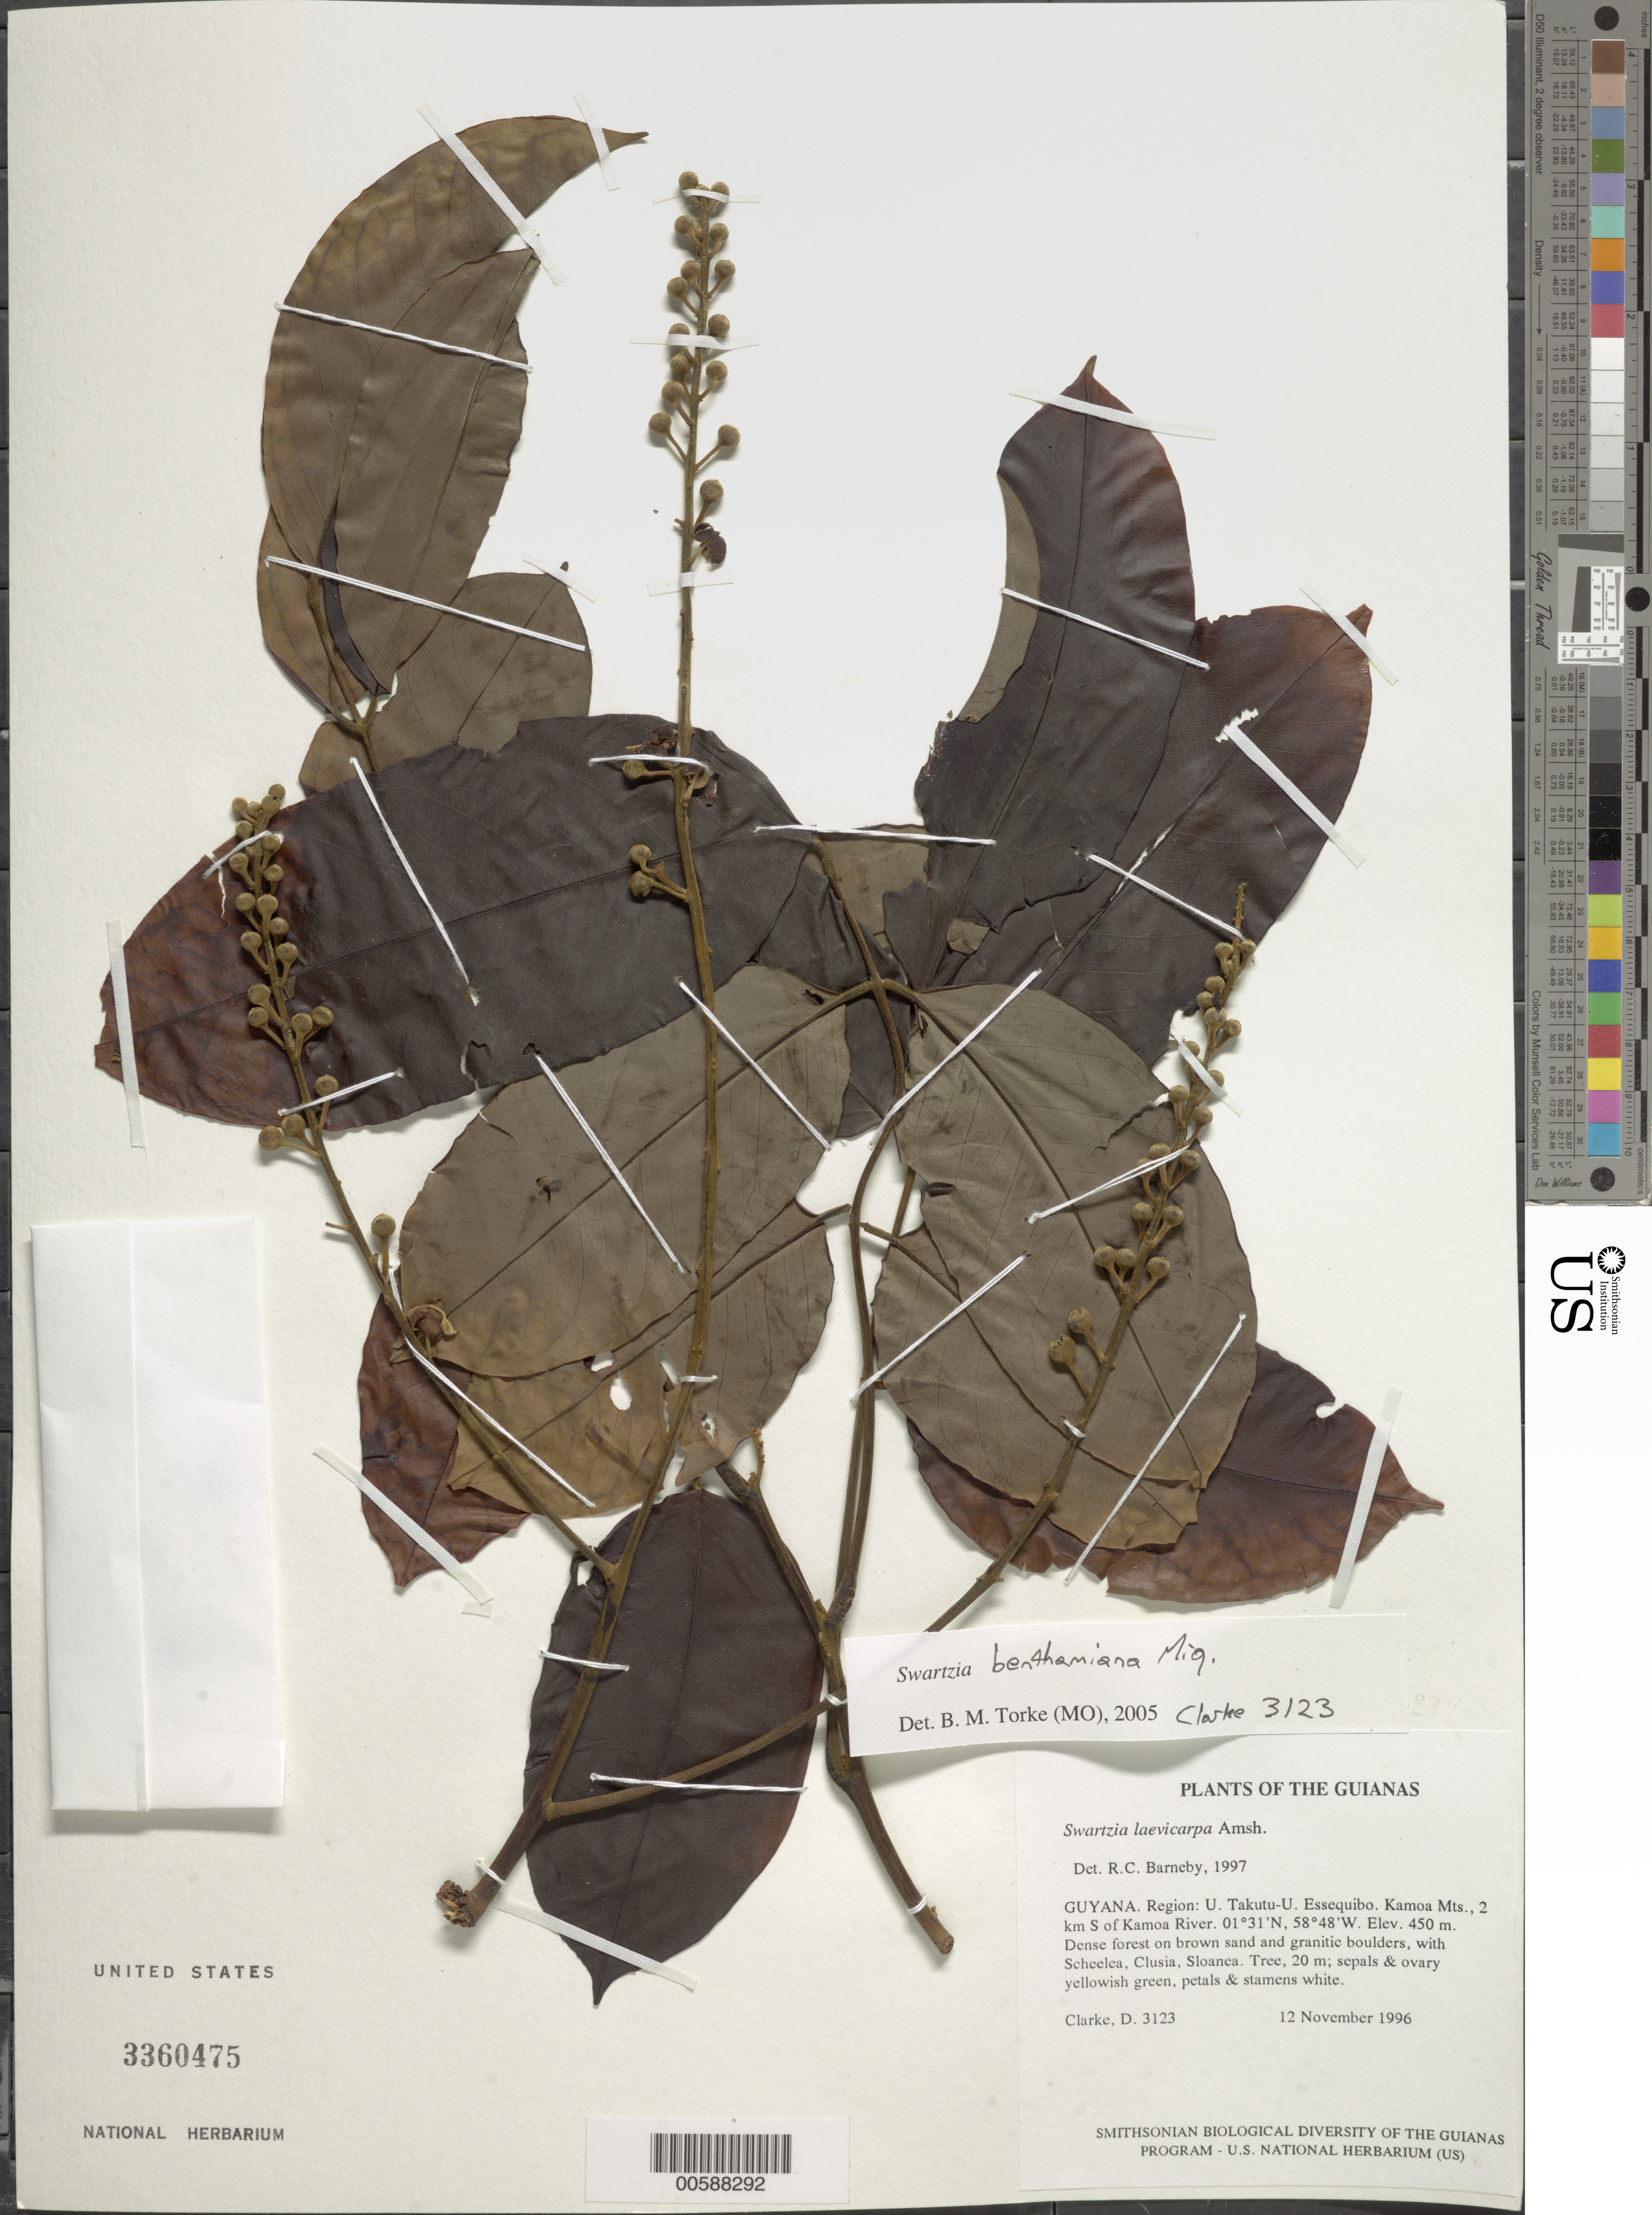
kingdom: Plantae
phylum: Tracheophyta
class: Magnoliopsida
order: Fabales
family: Fabaceae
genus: Swartzia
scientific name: Swartzia benthamiana var. benthamiana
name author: Miq.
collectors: H. D. Clarke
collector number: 3123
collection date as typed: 12 November 1996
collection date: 1996-11-12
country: Guyana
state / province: U. Takutu-U. Essequibo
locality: Kamoa Mts., 2 km S of Kamoa River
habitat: Dense forest on brown sand and granitic boulders, with Scheelea, Clusia, Sloanea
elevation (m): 450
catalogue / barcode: US 3360475